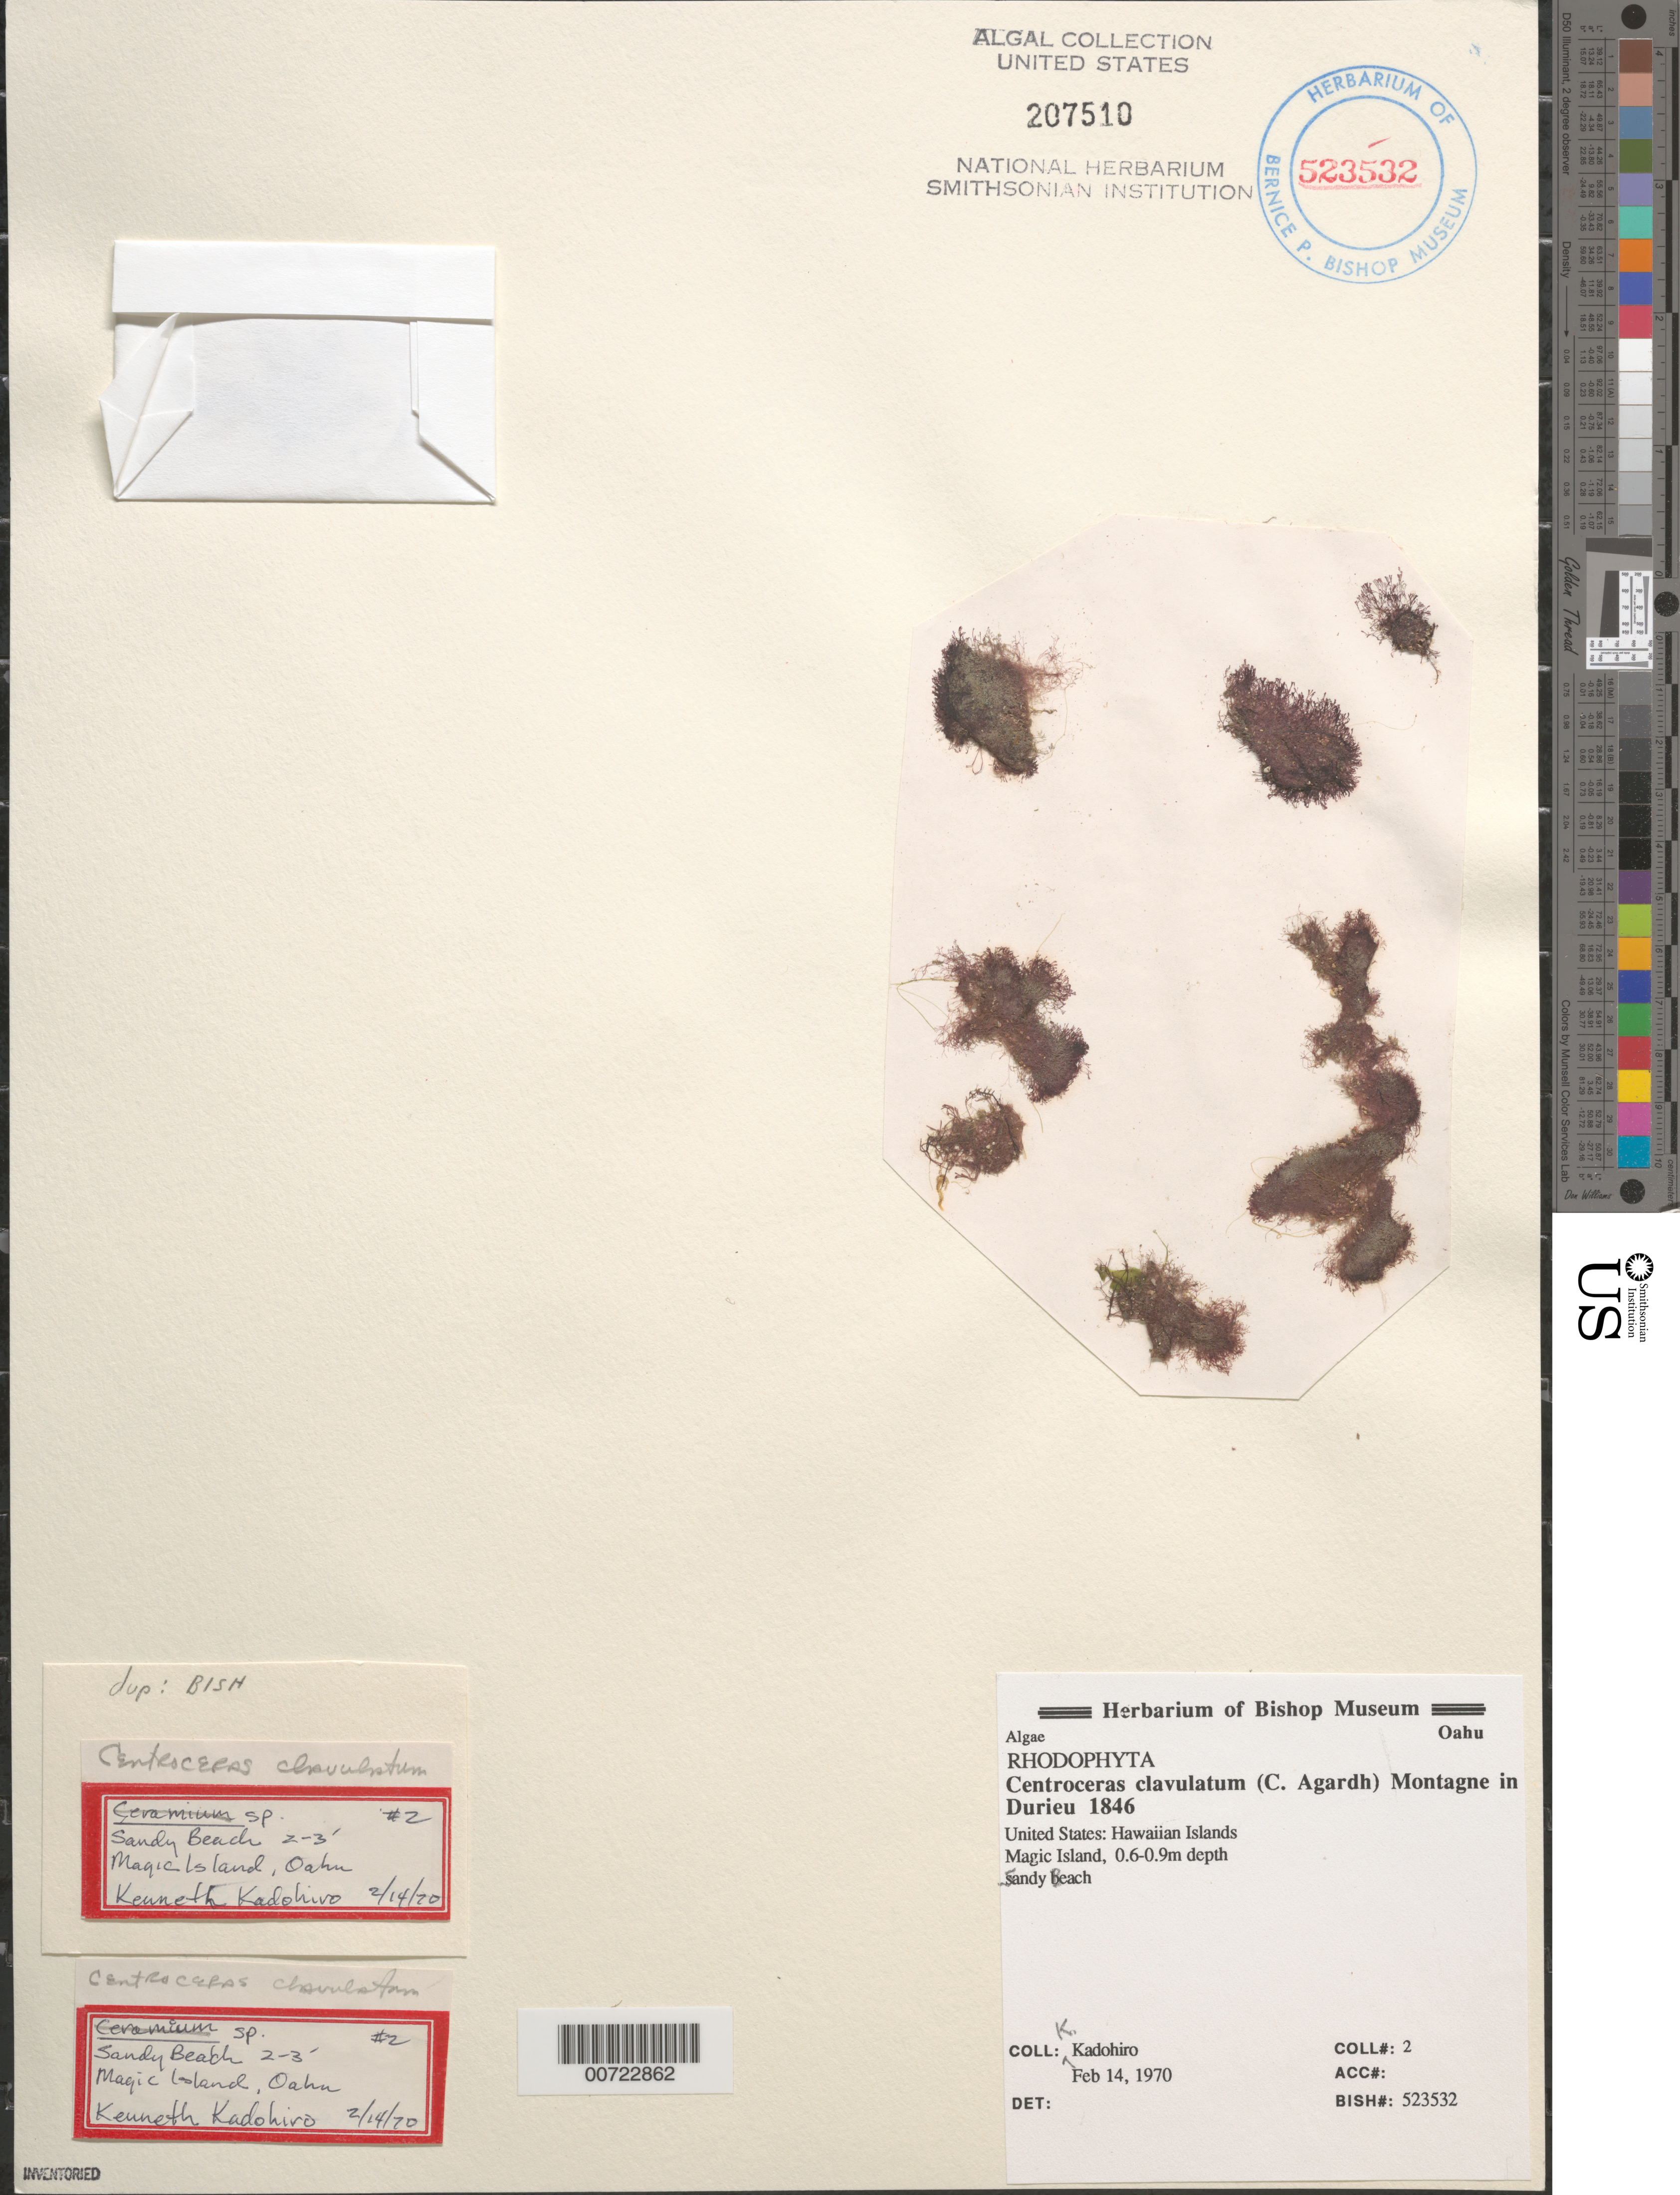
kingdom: Plantae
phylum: Rhodophyta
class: Florideophyceae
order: Ceramiales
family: Ceramiaceae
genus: Centroceras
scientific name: Centroceras clavulatum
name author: (C. Agardh) Mont.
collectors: K. Kadohiro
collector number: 2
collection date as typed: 14 Feb 1970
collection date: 1970-02-14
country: United States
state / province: Hawaii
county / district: Honolulu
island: Oahu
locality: Magic Island, Sandy Beach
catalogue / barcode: US 207510